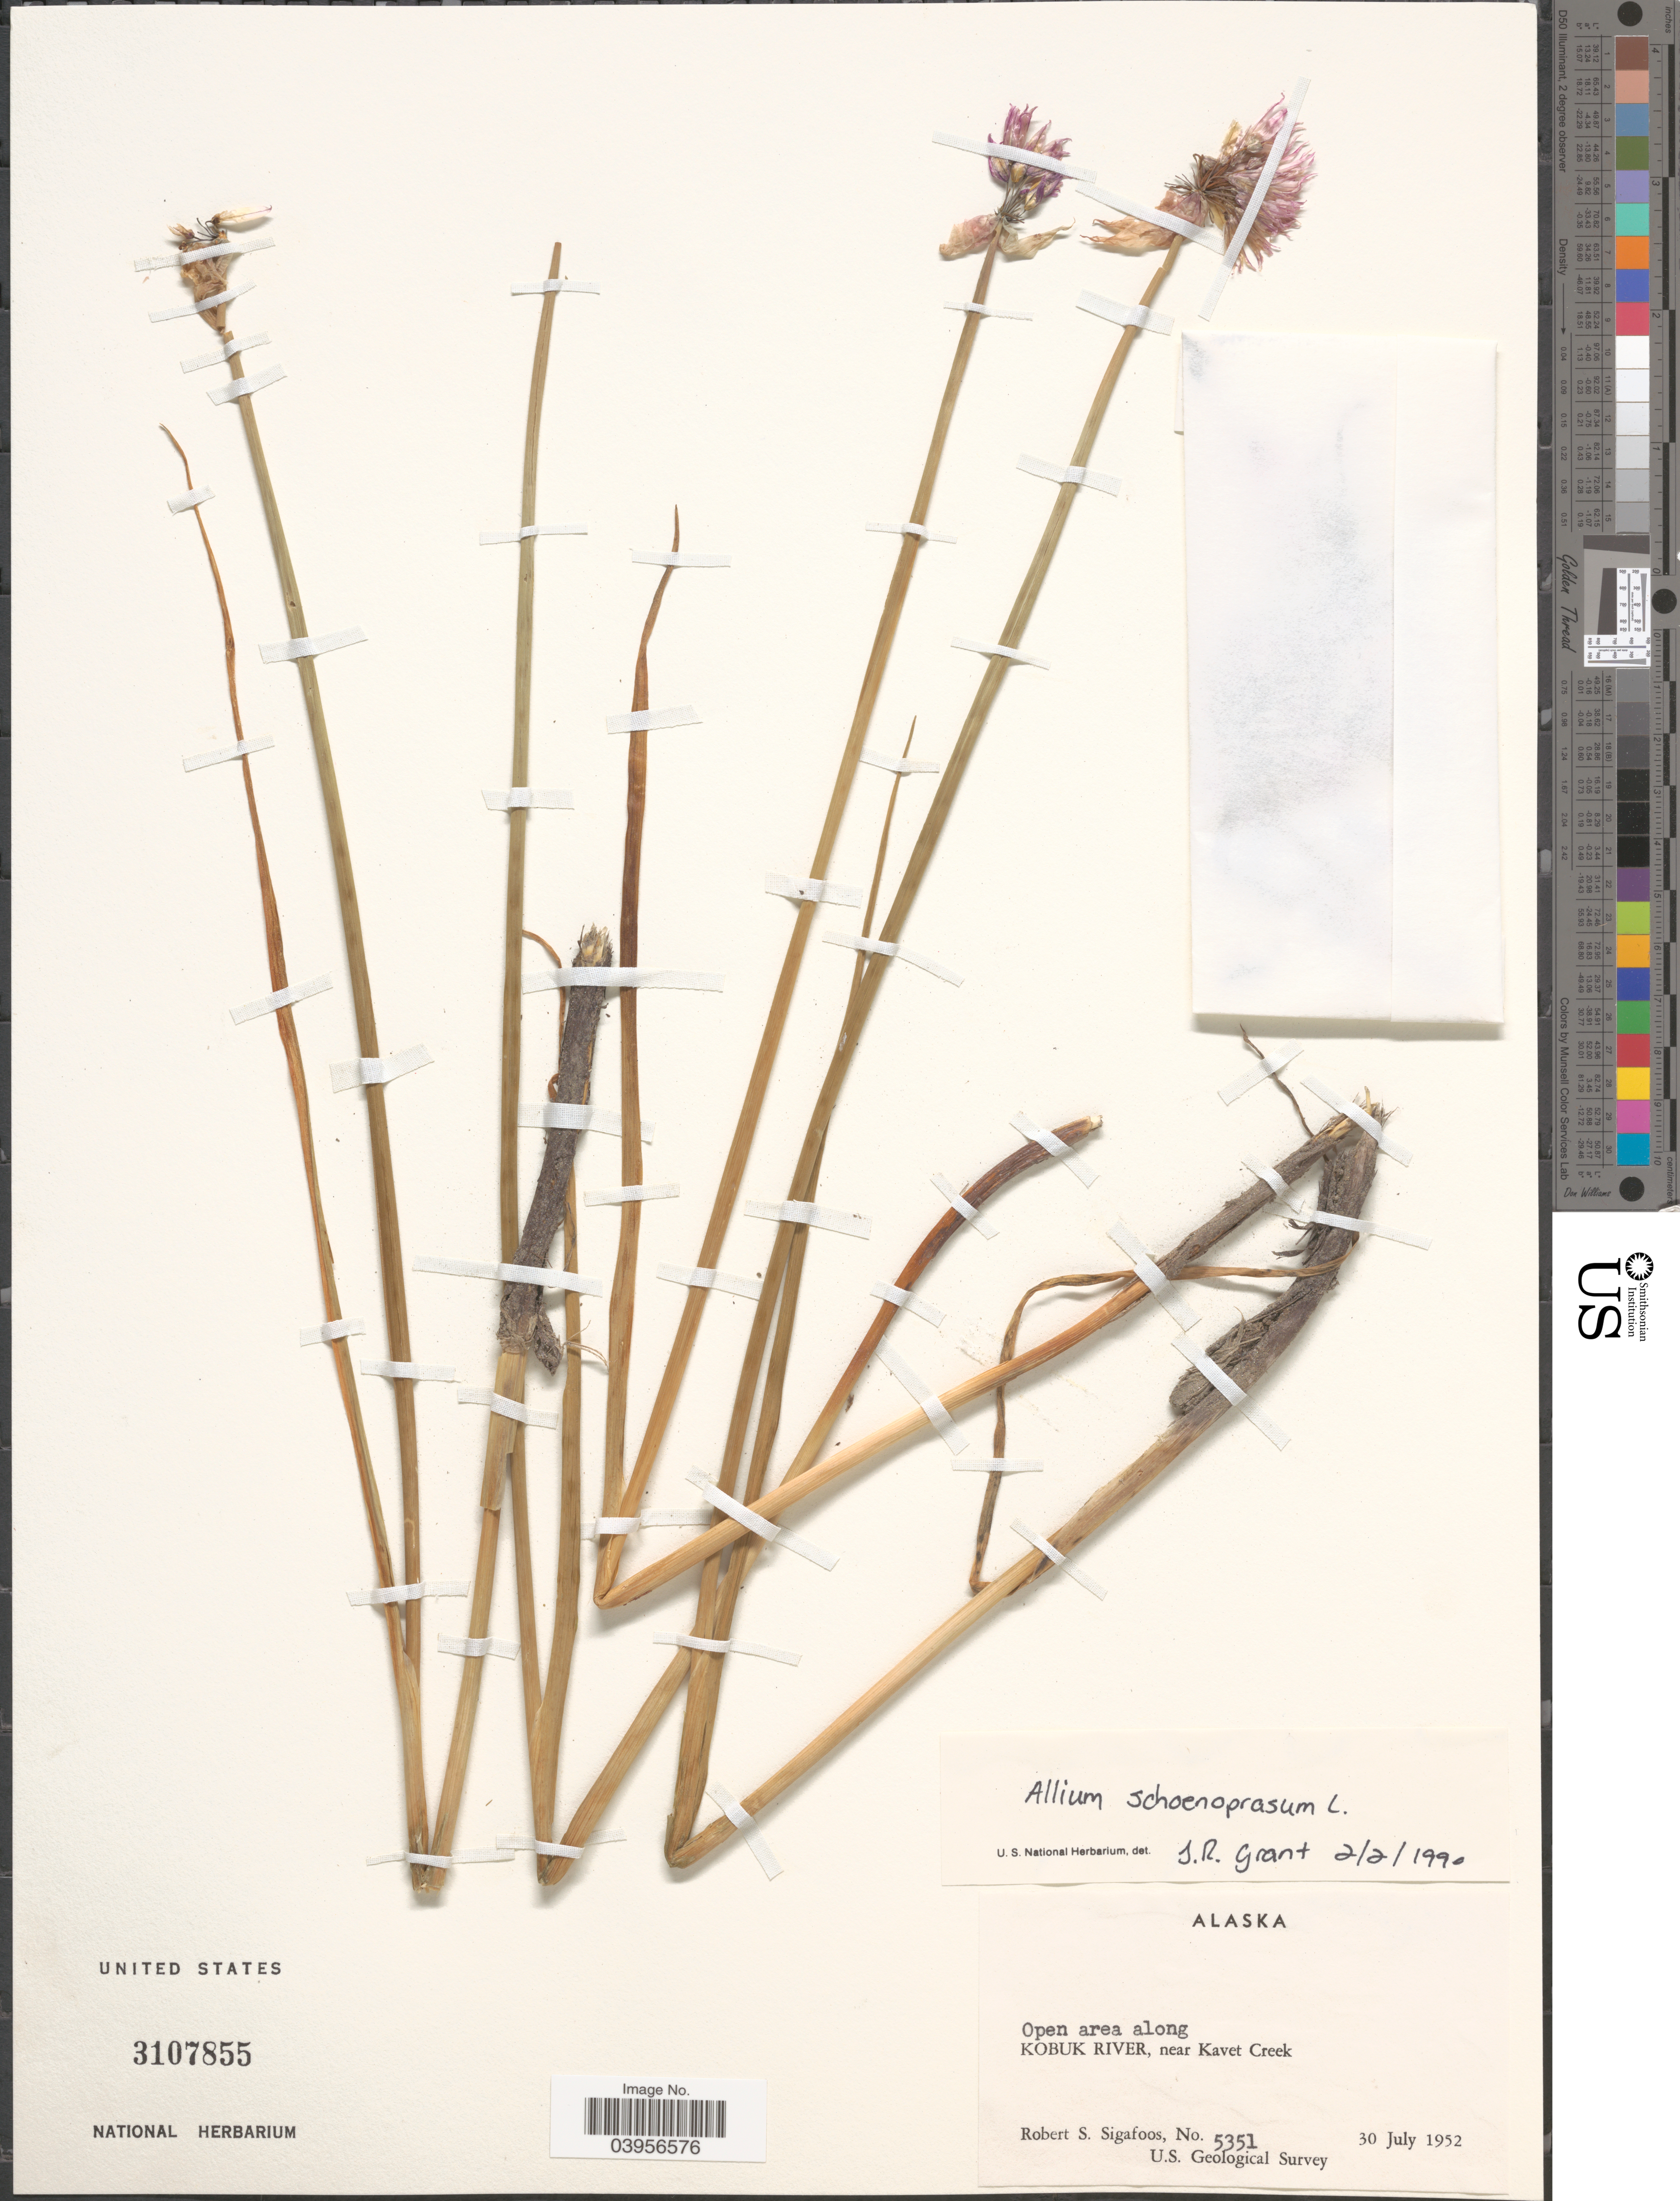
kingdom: Plantae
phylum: Tracheophyta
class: Liliopsida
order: Asparagales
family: Amaryllidaceae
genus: Allium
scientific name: Allium schoenoprasum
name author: L.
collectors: R. Sigafoos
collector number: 5351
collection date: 1952-07-30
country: United States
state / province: Alaska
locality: Area along Kobuk River, near Kavet Creek.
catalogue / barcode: US 3107855